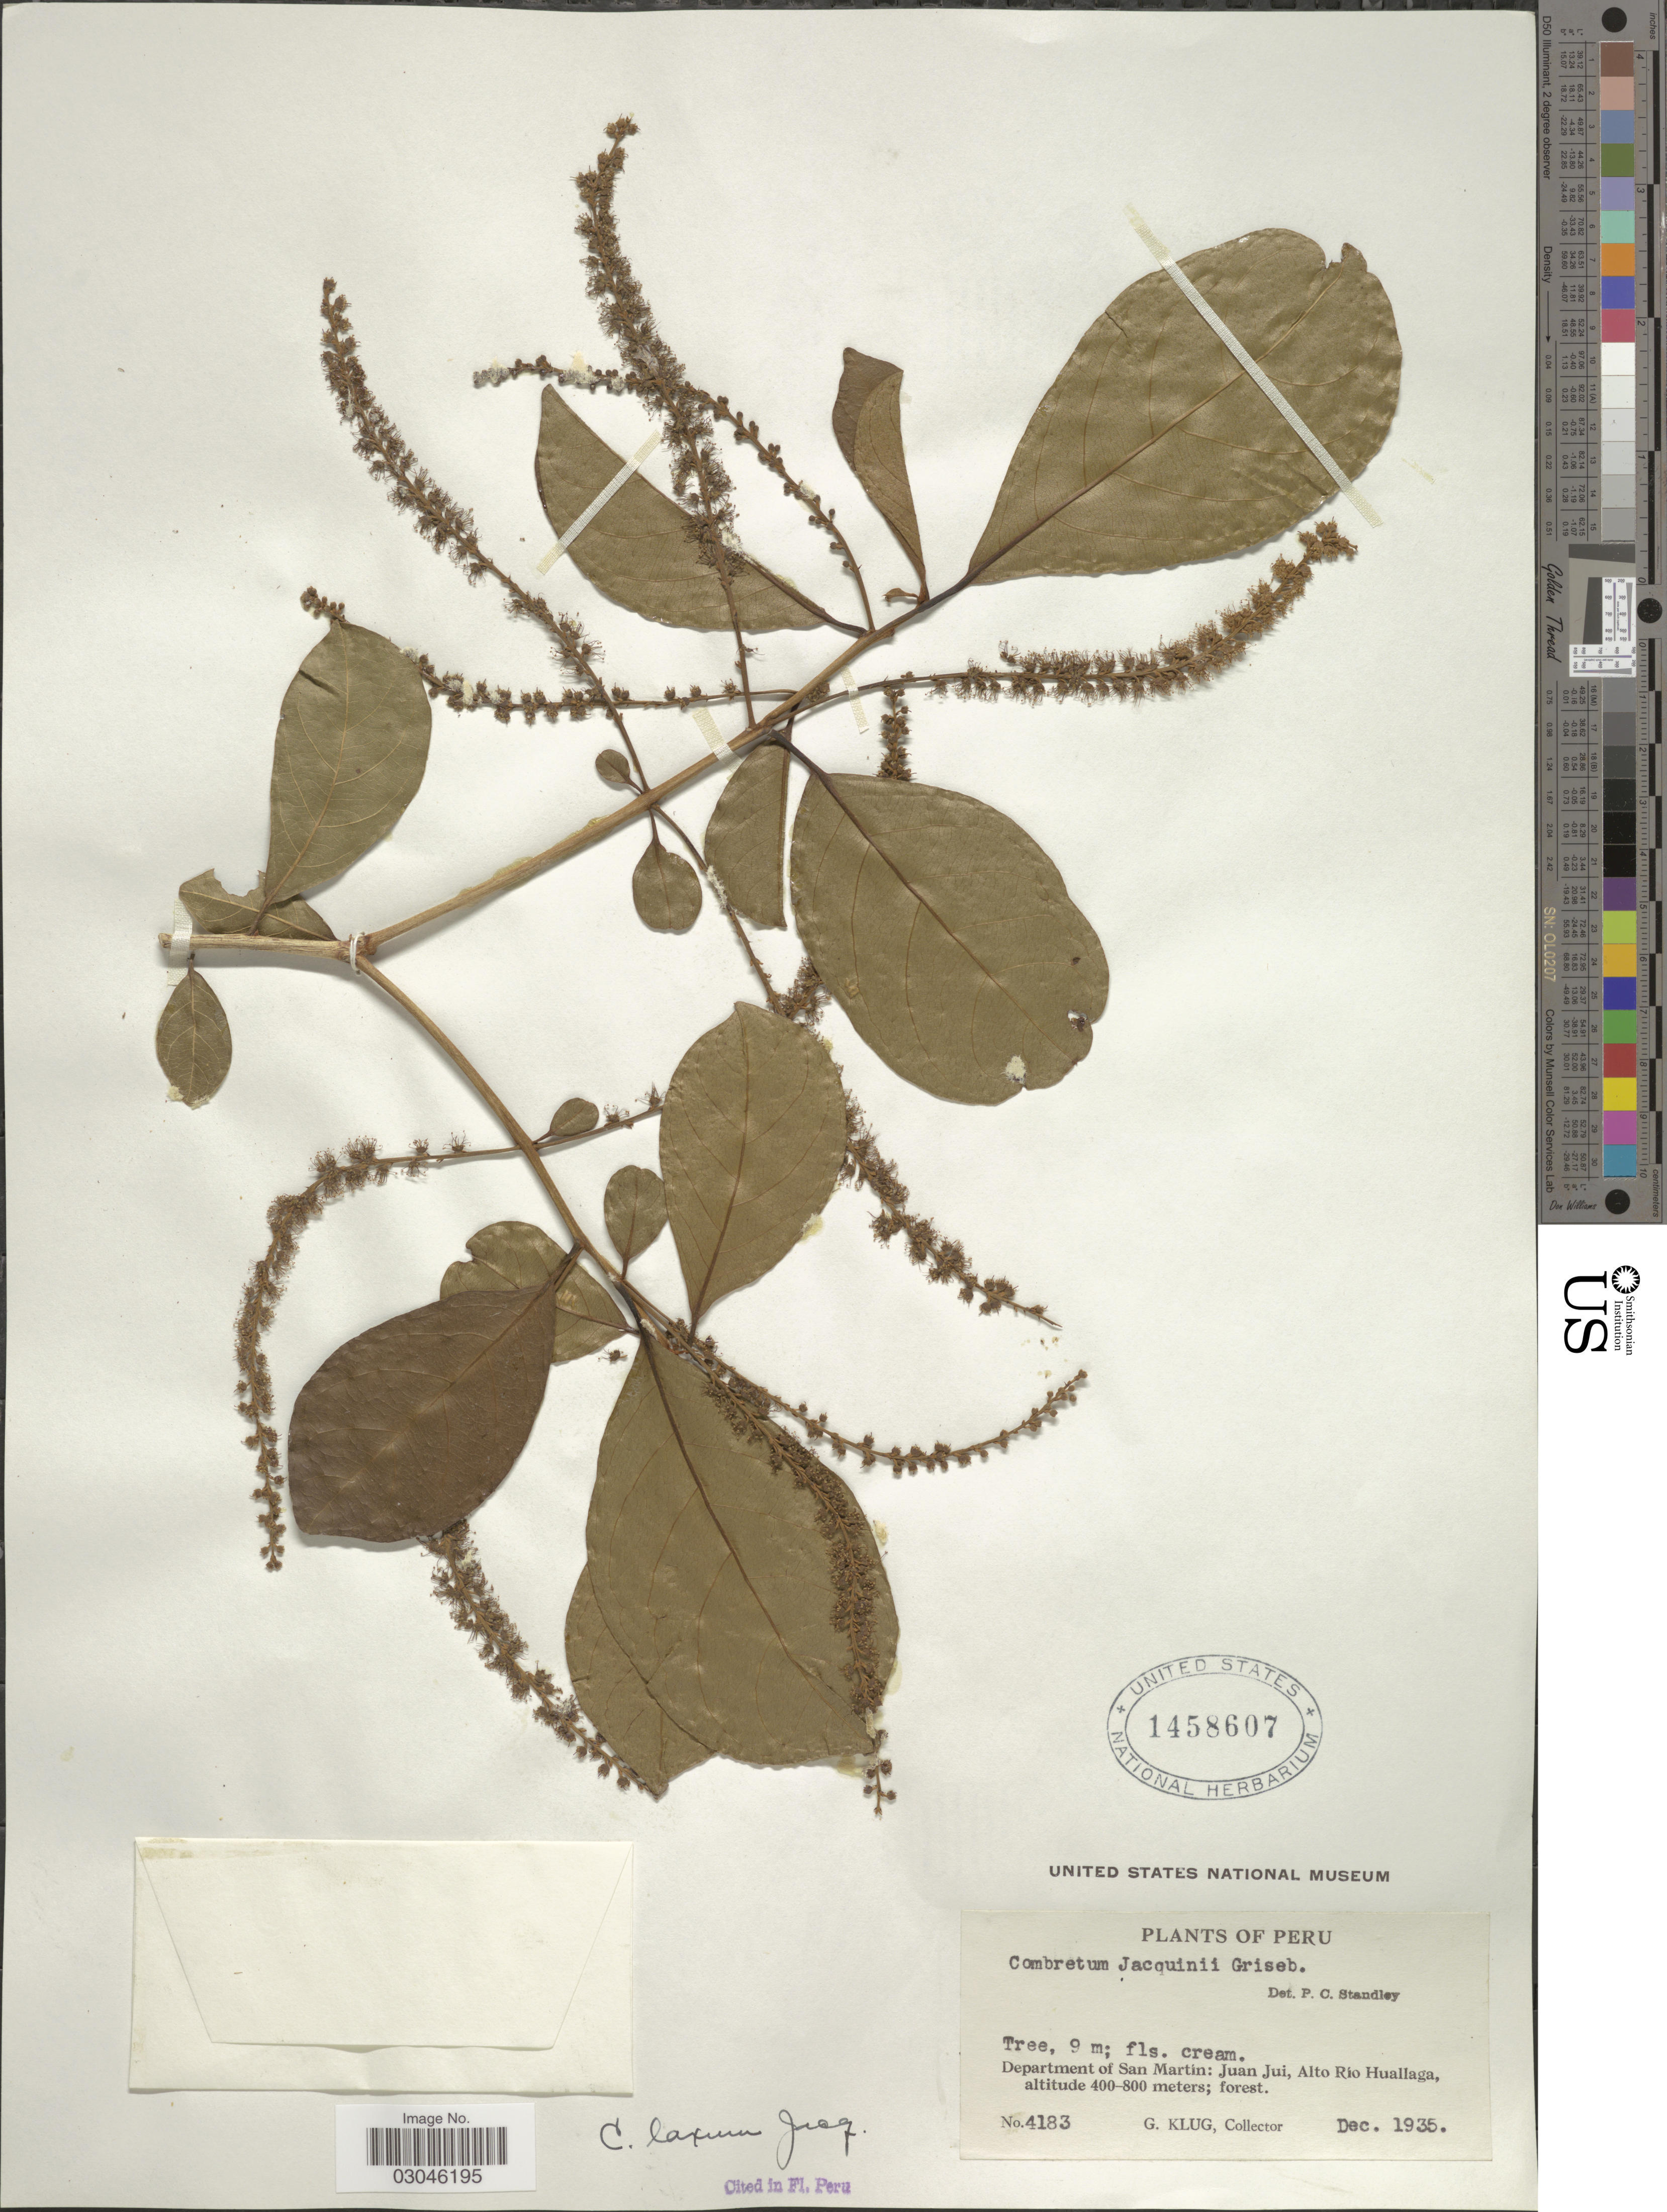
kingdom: Plantae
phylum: Tracheophyta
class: Magnoliopsida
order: Myrtales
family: Combretaceae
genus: Combretum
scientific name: Combretum laxum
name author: Jacq.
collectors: G. Klug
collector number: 4183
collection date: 1935-12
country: Peru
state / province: San Martín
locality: Department of San Martín: Juan Jui, Alto Río Huallaga.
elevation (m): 400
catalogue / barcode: US 1458607